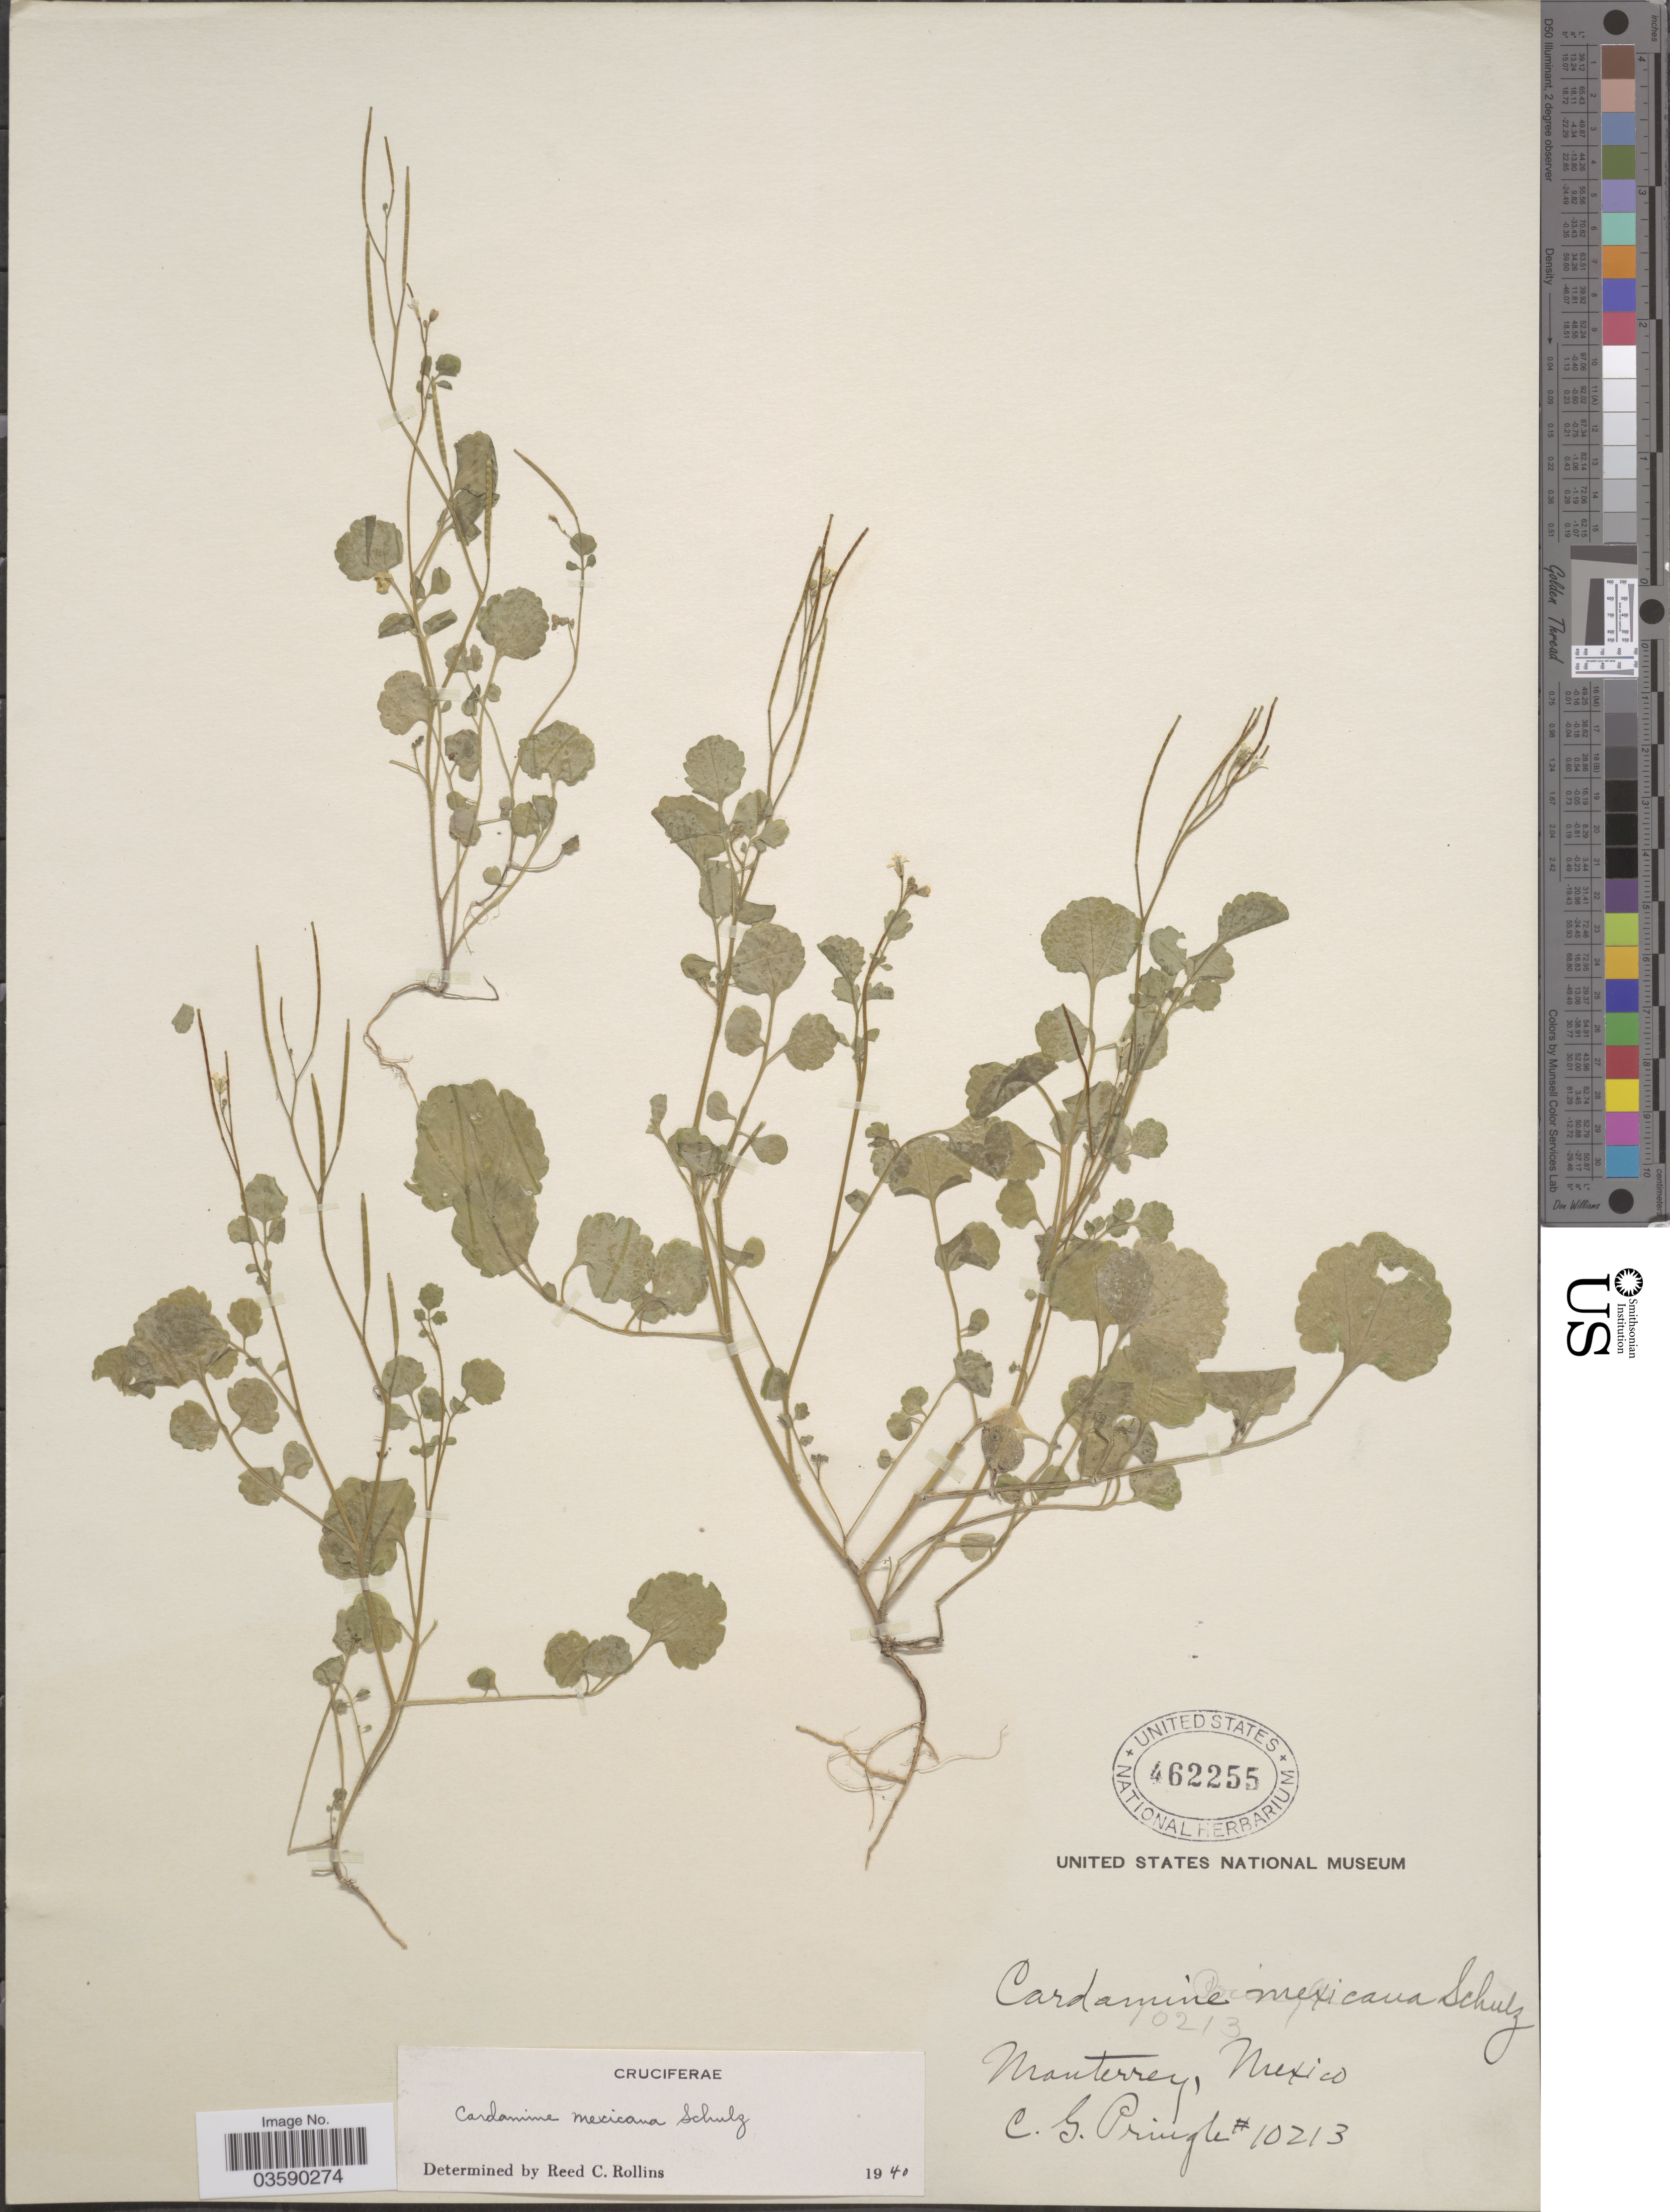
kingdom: Plantae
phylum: Tracheophyta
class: Magnoliopsida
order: Brassicales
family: Brassicaceae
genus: Cardamine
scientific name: Cardamine mexicana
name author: O.E. Schulz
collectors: C. G. Pringle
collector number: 10213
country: Mexico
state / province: México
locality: Monterrey.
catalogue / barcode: US 462255